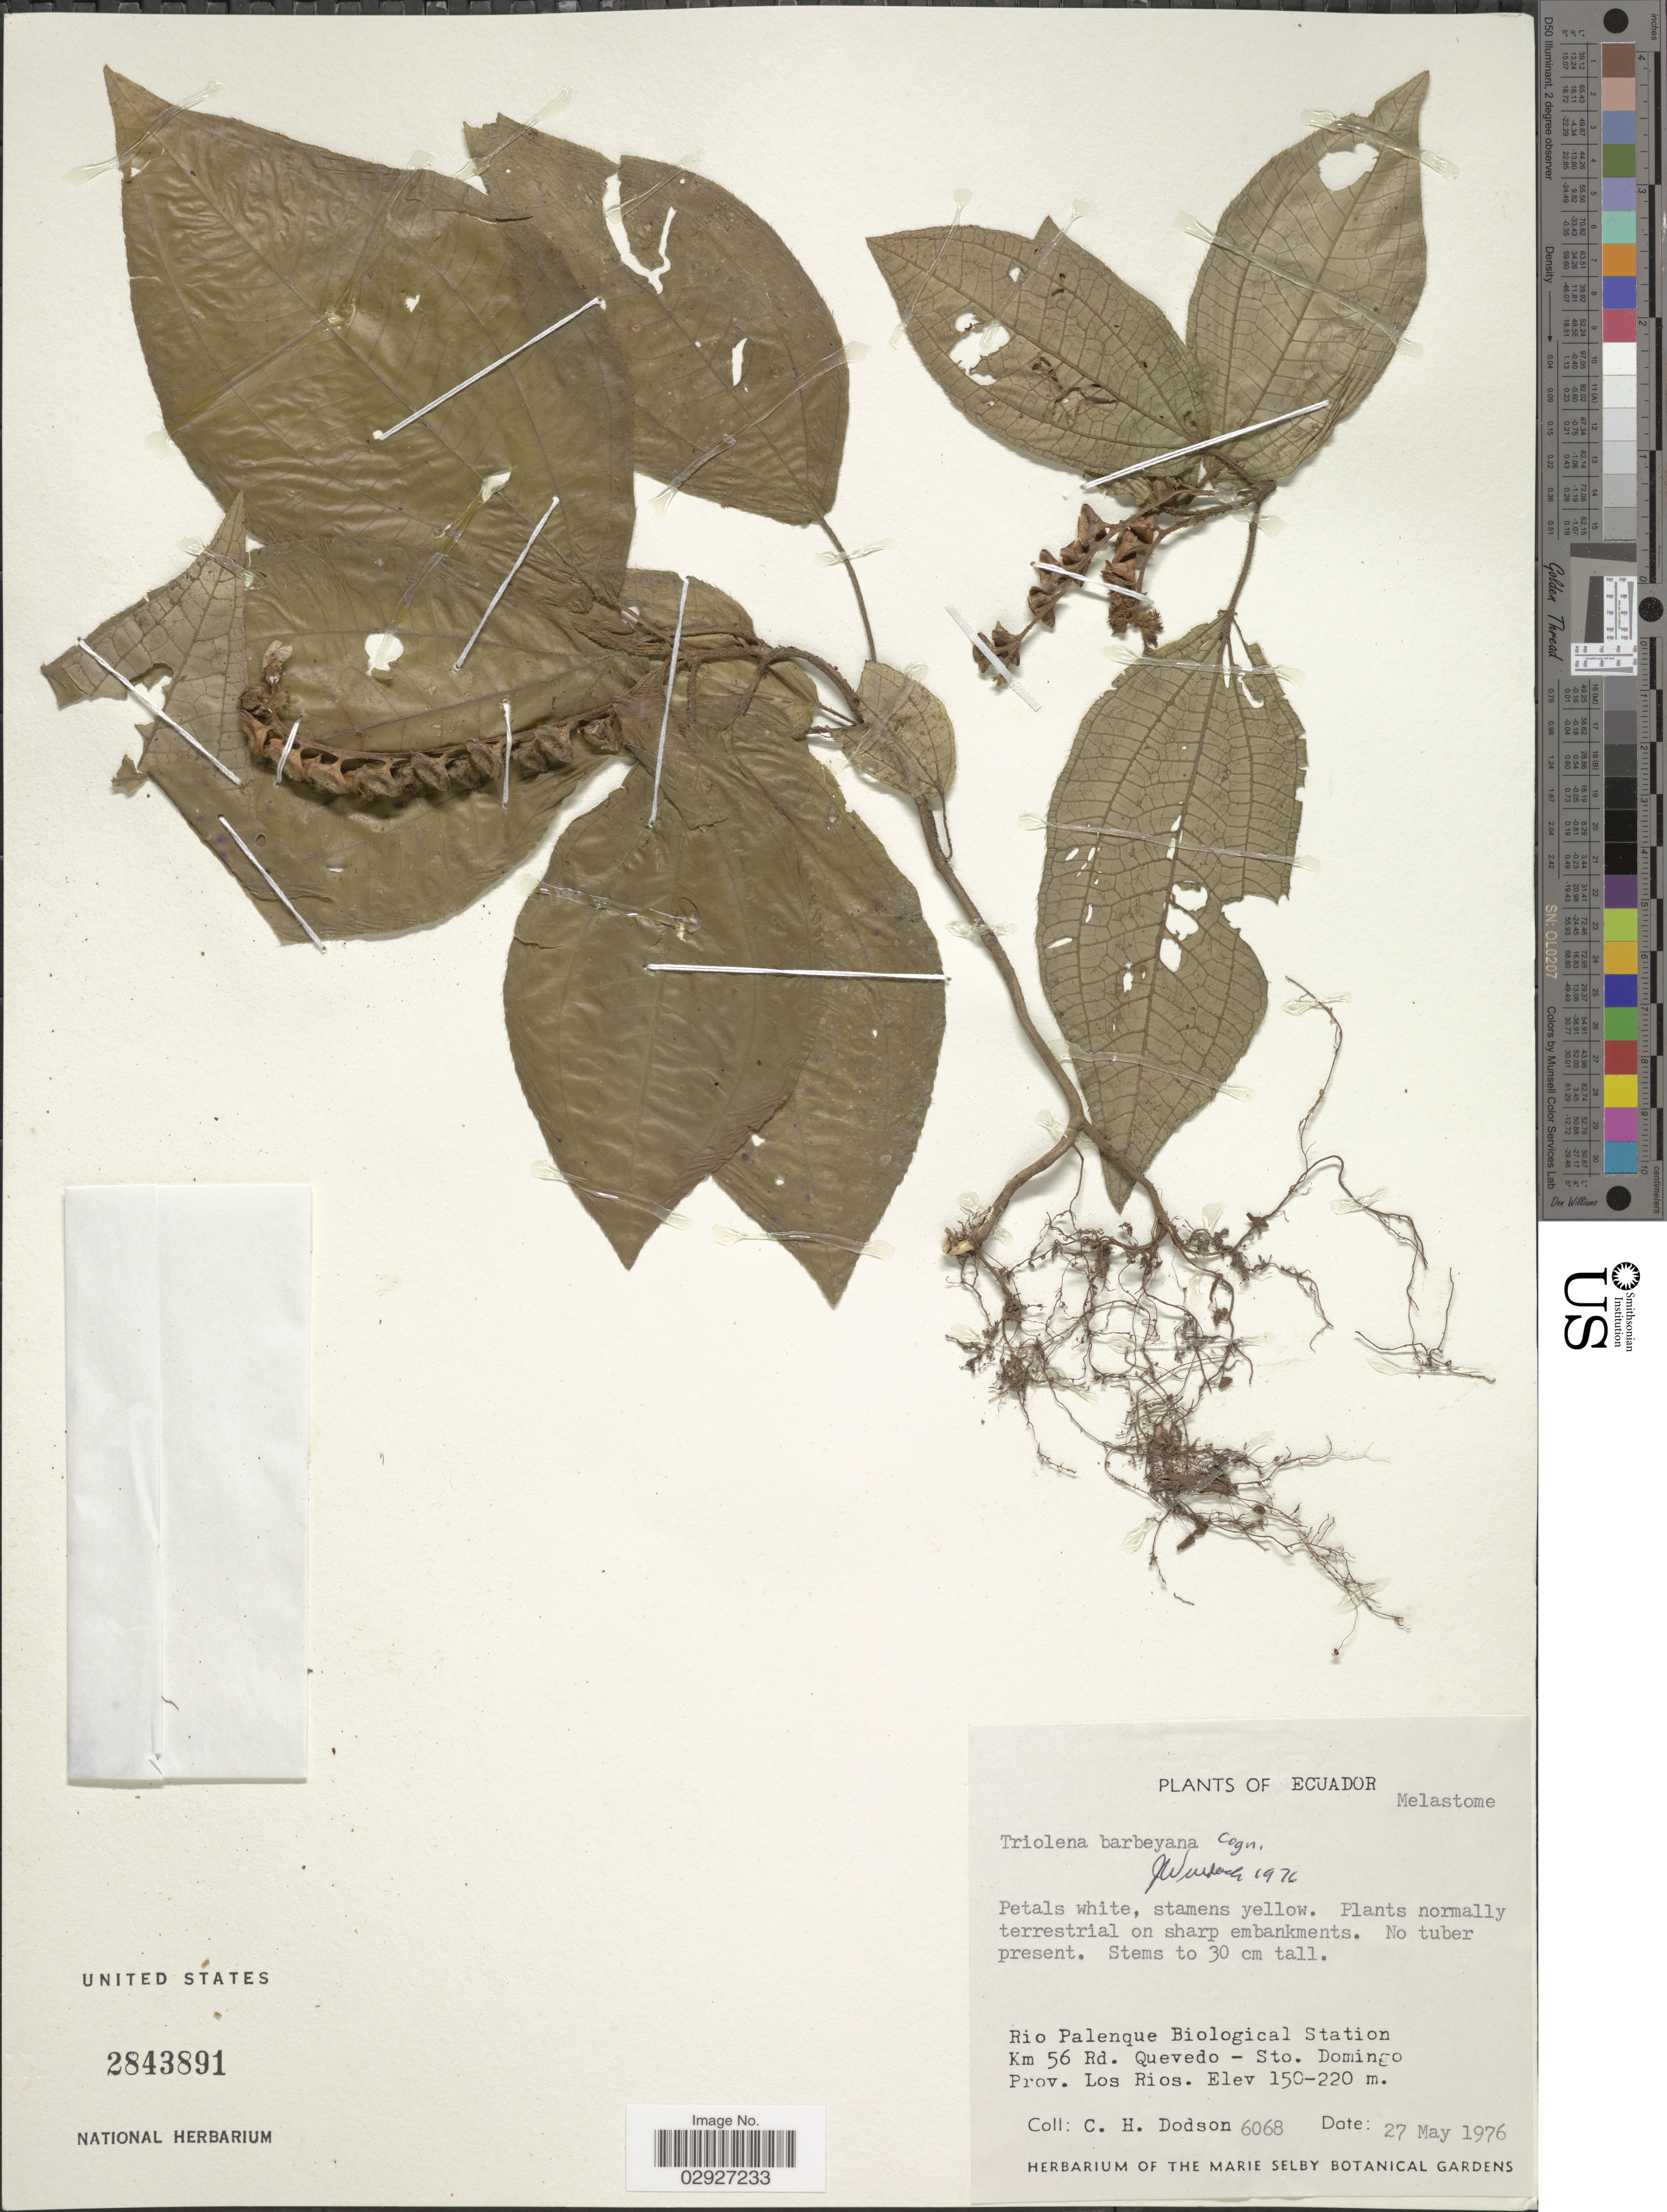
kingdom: Plantae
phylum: Tracheophyta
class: Magnoliopsida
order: Myrtales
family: Melastomataceae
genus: Triolena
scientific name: Triolena barbeyana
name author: Cogn.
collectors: C. H. Dodson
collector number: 6068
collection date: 1976-05-27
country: Ecuador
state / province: Los Ríos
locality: Rio Palenque Biological Station, Km 56 Rd. Quevedo-Sto. Domingo.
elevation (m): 150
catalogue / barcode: US 2843891